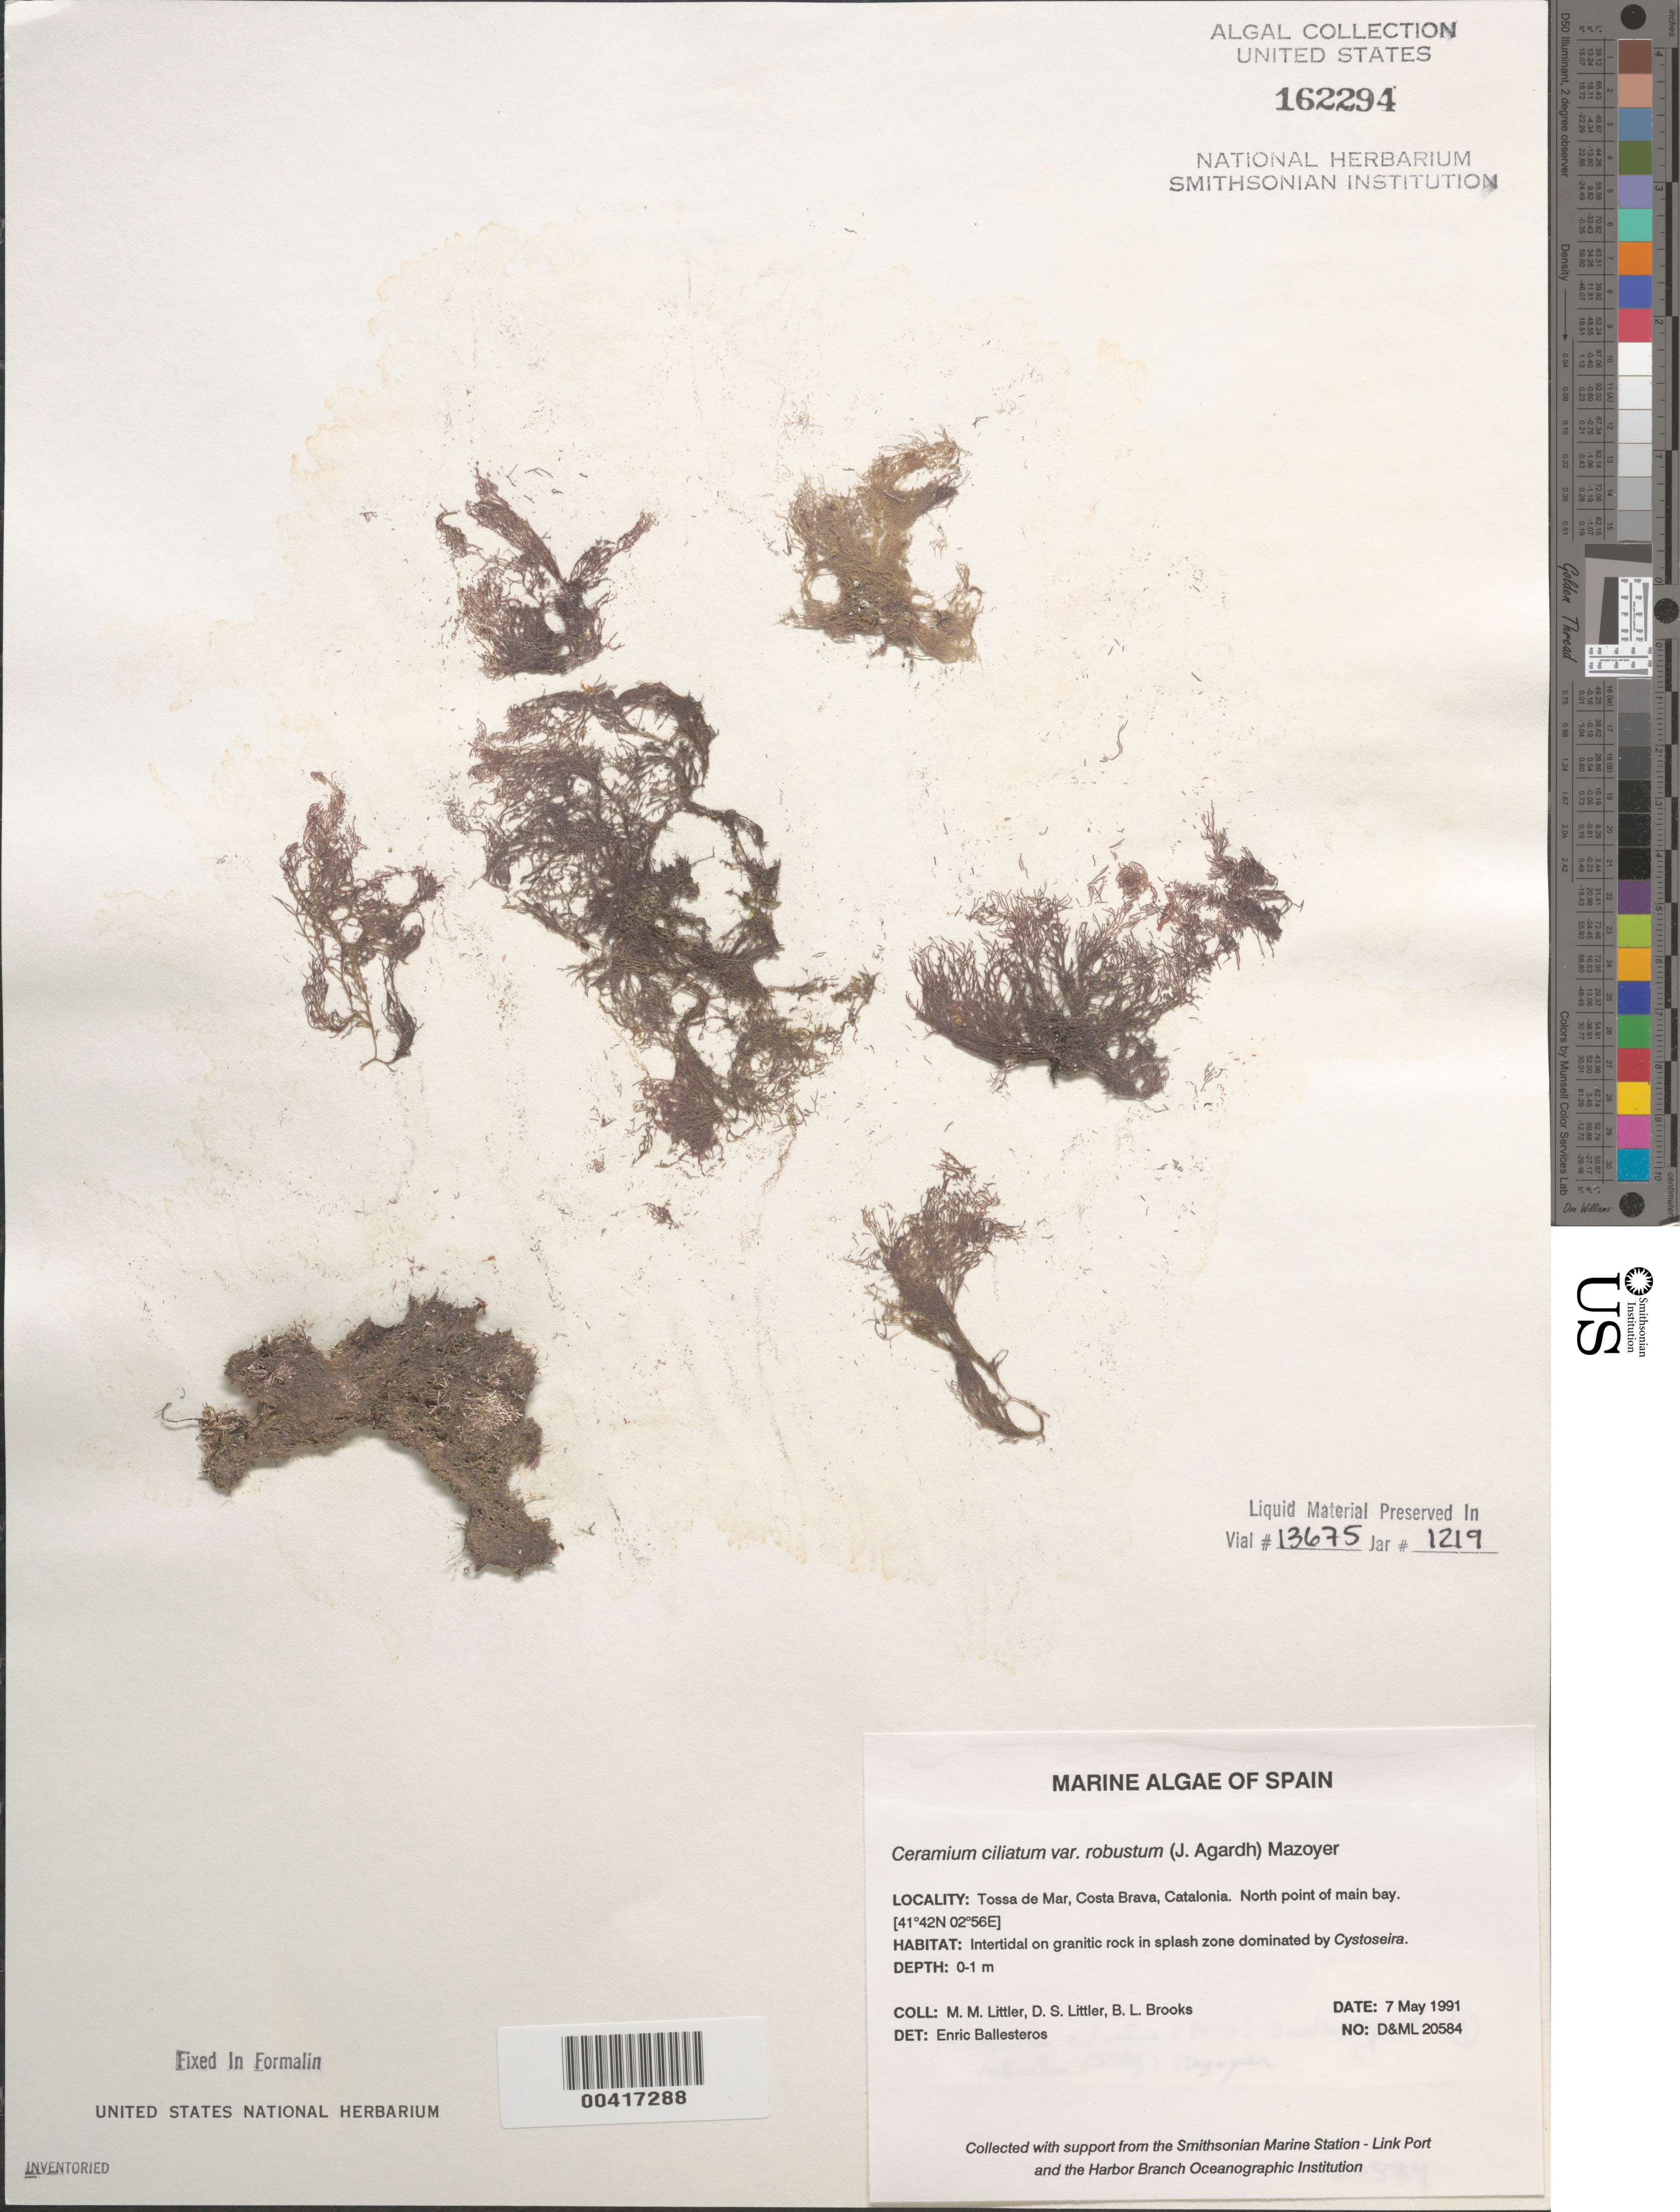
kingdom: Plantae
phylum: Rhodophyta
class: Florideophyceae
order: Ceramiales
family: Ceramiaceae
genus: Ceramium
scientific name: Ceramium ciliatum var. robustum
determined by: Ballesteros, E.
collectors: M. M. Littler, D. S. Littler & B. Brooks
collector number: D&ML 20584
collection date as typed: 07 May 1991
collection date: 1991-05-07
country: Spain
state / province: Catalunya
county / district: Girona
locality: Tossa de mar, costa brava, catalonia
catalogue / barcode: US 162294